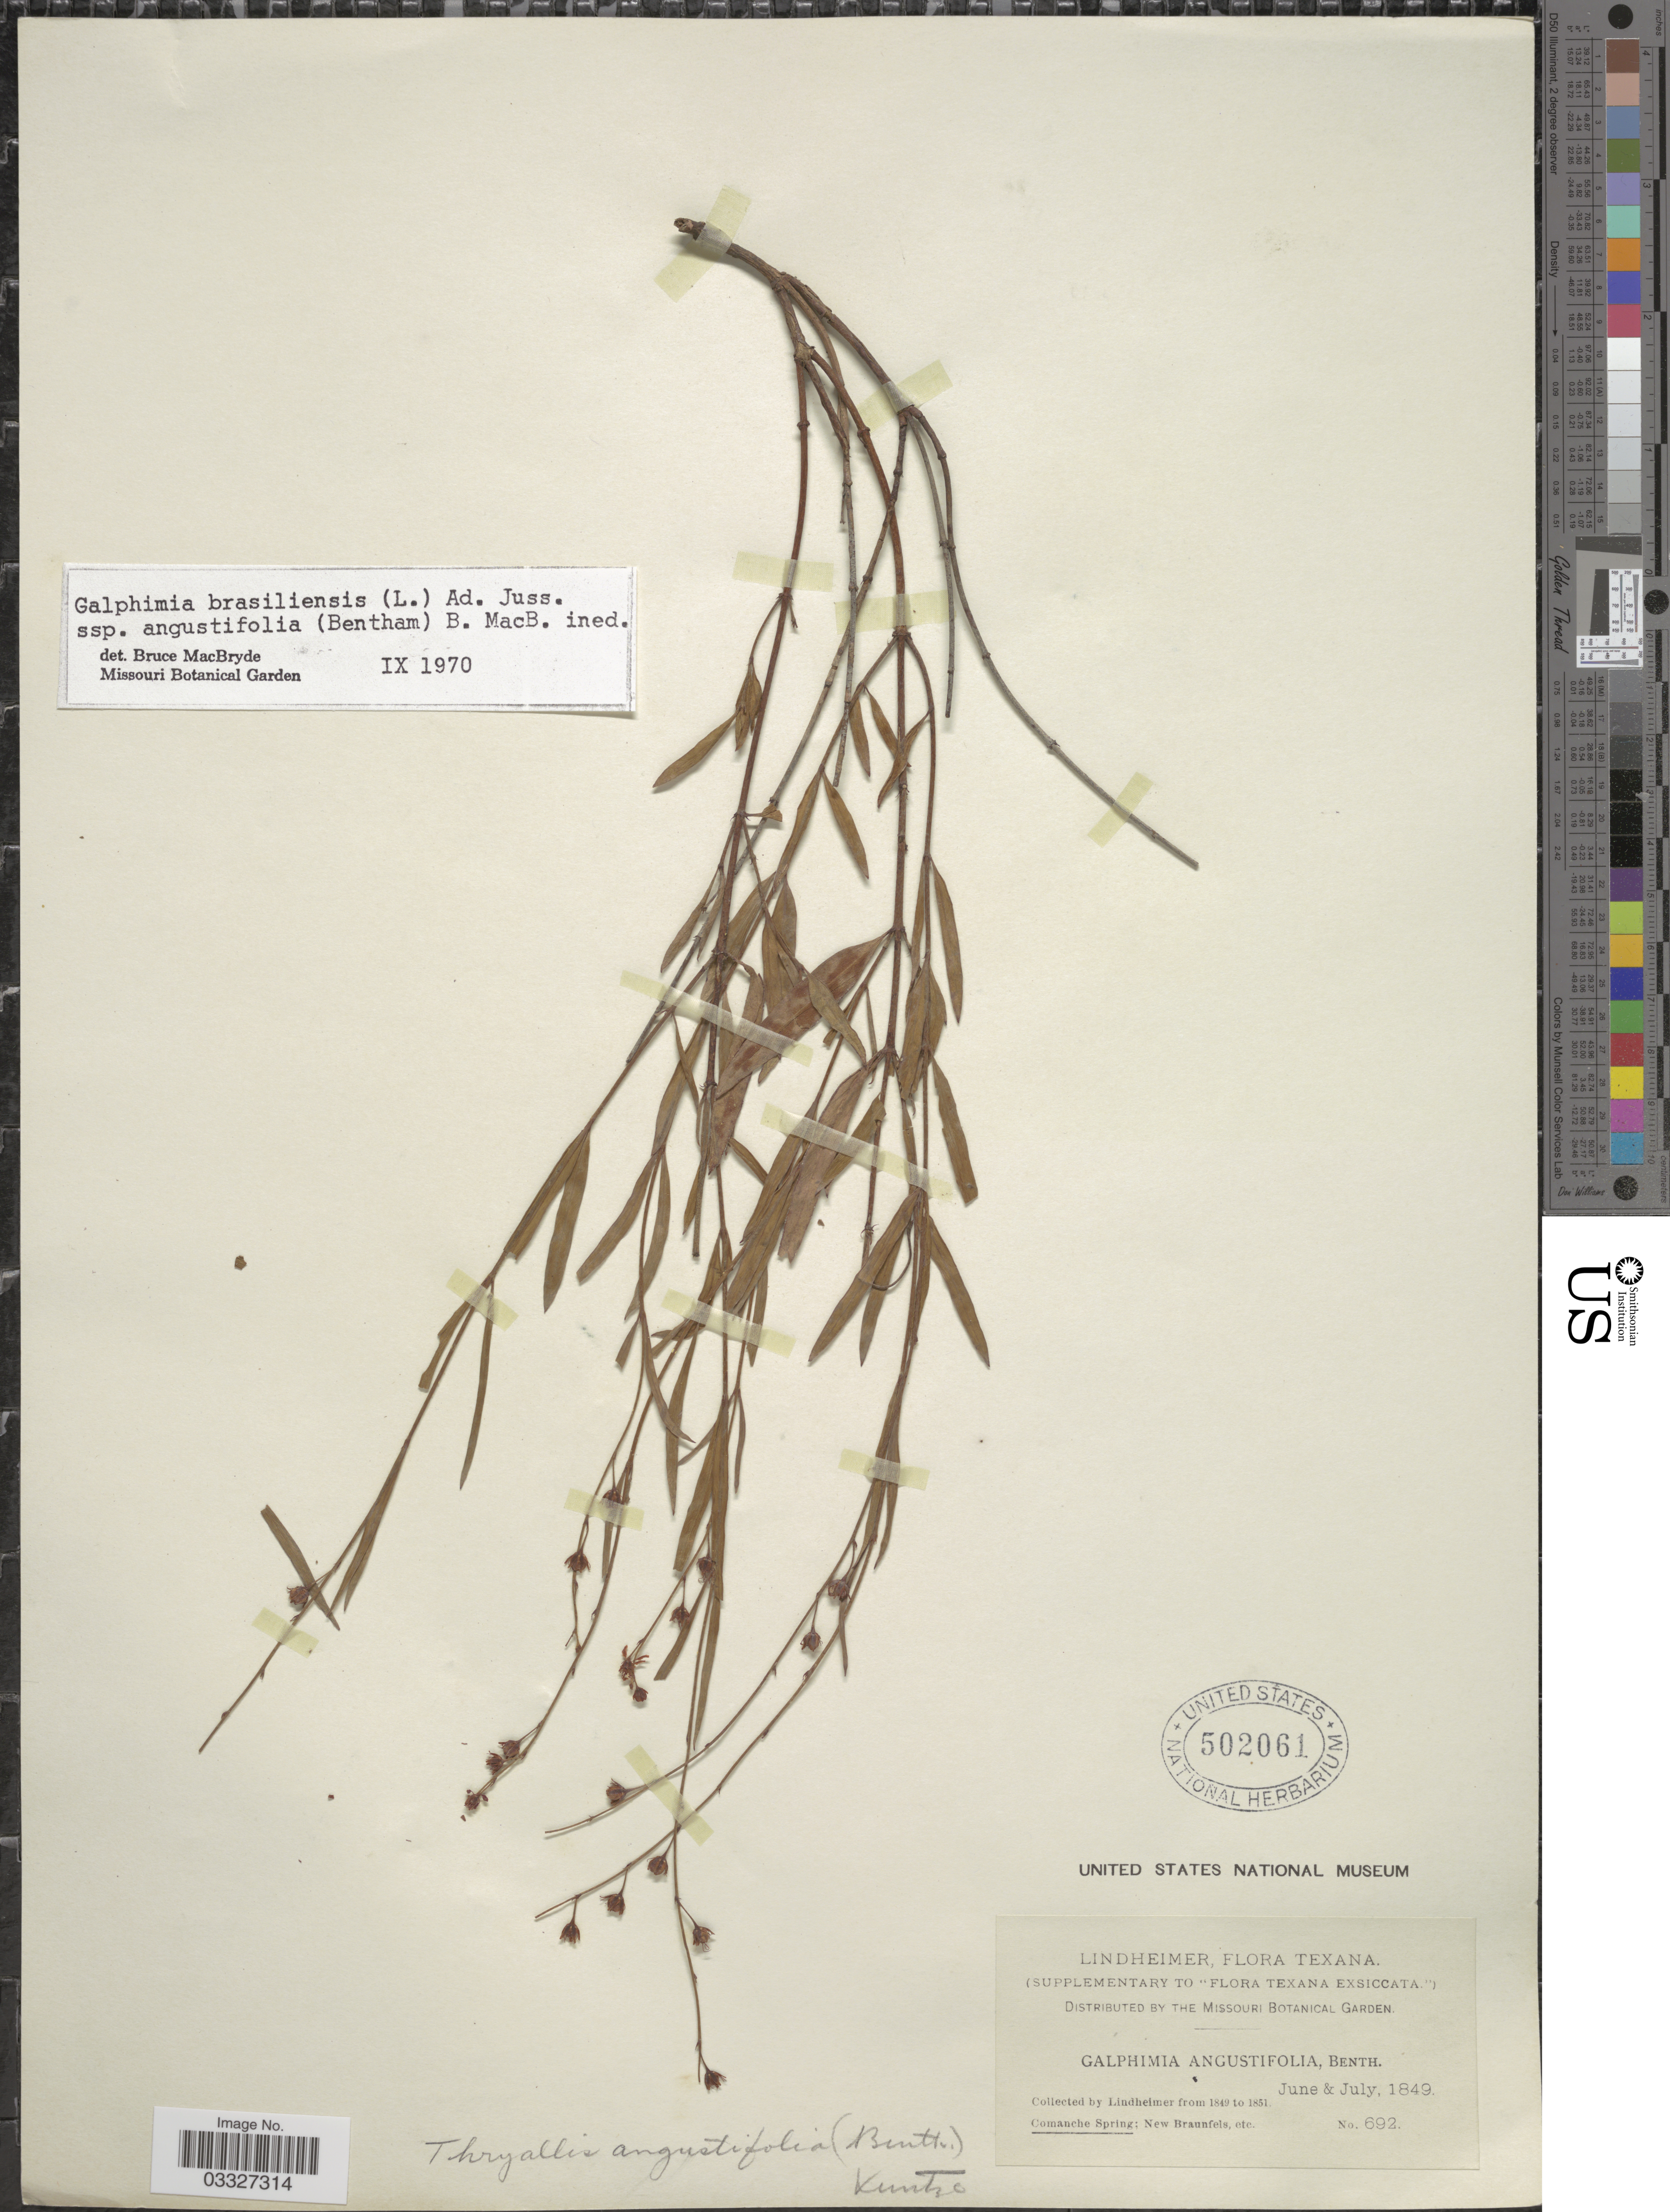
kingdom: Plantae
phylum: Tracheophyta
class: Magnoliopsida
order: Malpighiales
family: Malpighiaceae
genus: Galphimia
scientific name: Galphimia angustifolia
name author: Benth.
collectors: -. Lindheimer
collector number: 692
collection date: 1849-06/1849-07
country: United States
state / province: Texas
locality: Comanche Spring; New Braunfels.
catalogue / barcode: US 502061